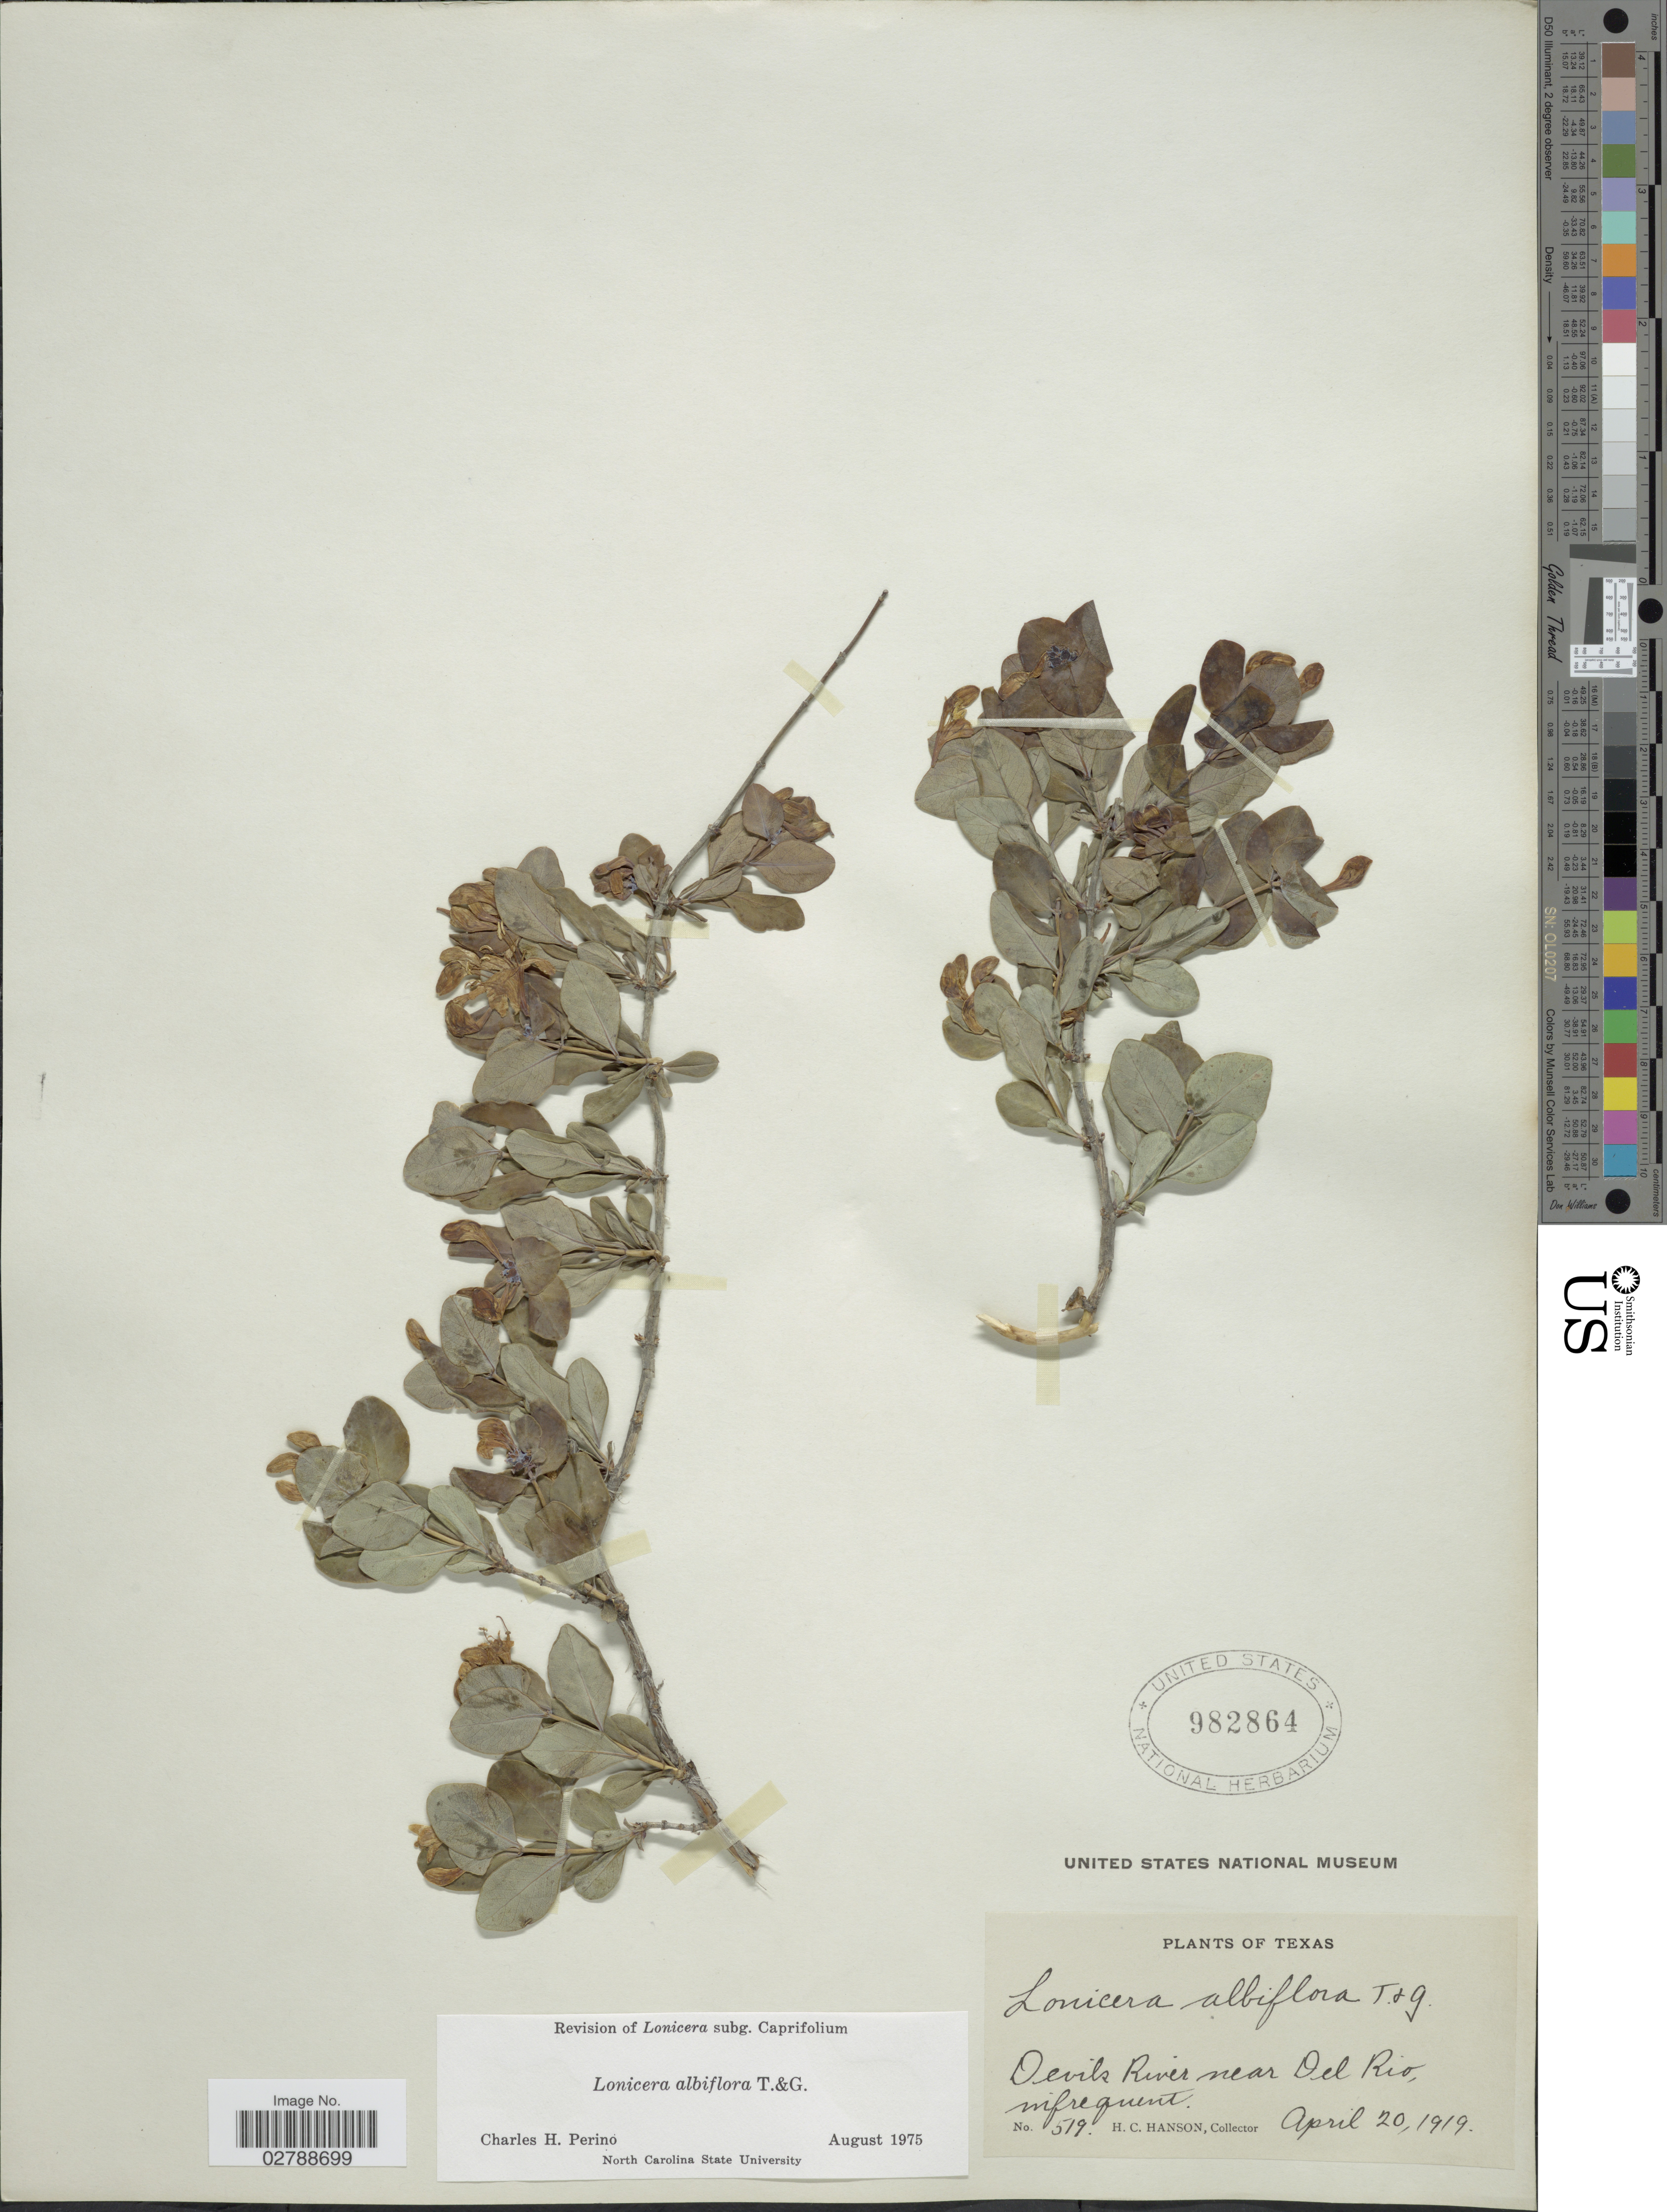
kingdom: Plantae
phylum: Tracheophyta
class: Magnoliopsida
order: Dipsacales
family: Caprifoliaceae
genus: Lonicera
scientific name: Lonicera albiflora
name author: Torr. & A. Gray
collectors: H. Hanson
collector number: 519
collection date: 1919-04-20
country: United States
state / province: Texas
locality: Devils River near Del Rio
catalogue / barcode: US 982864